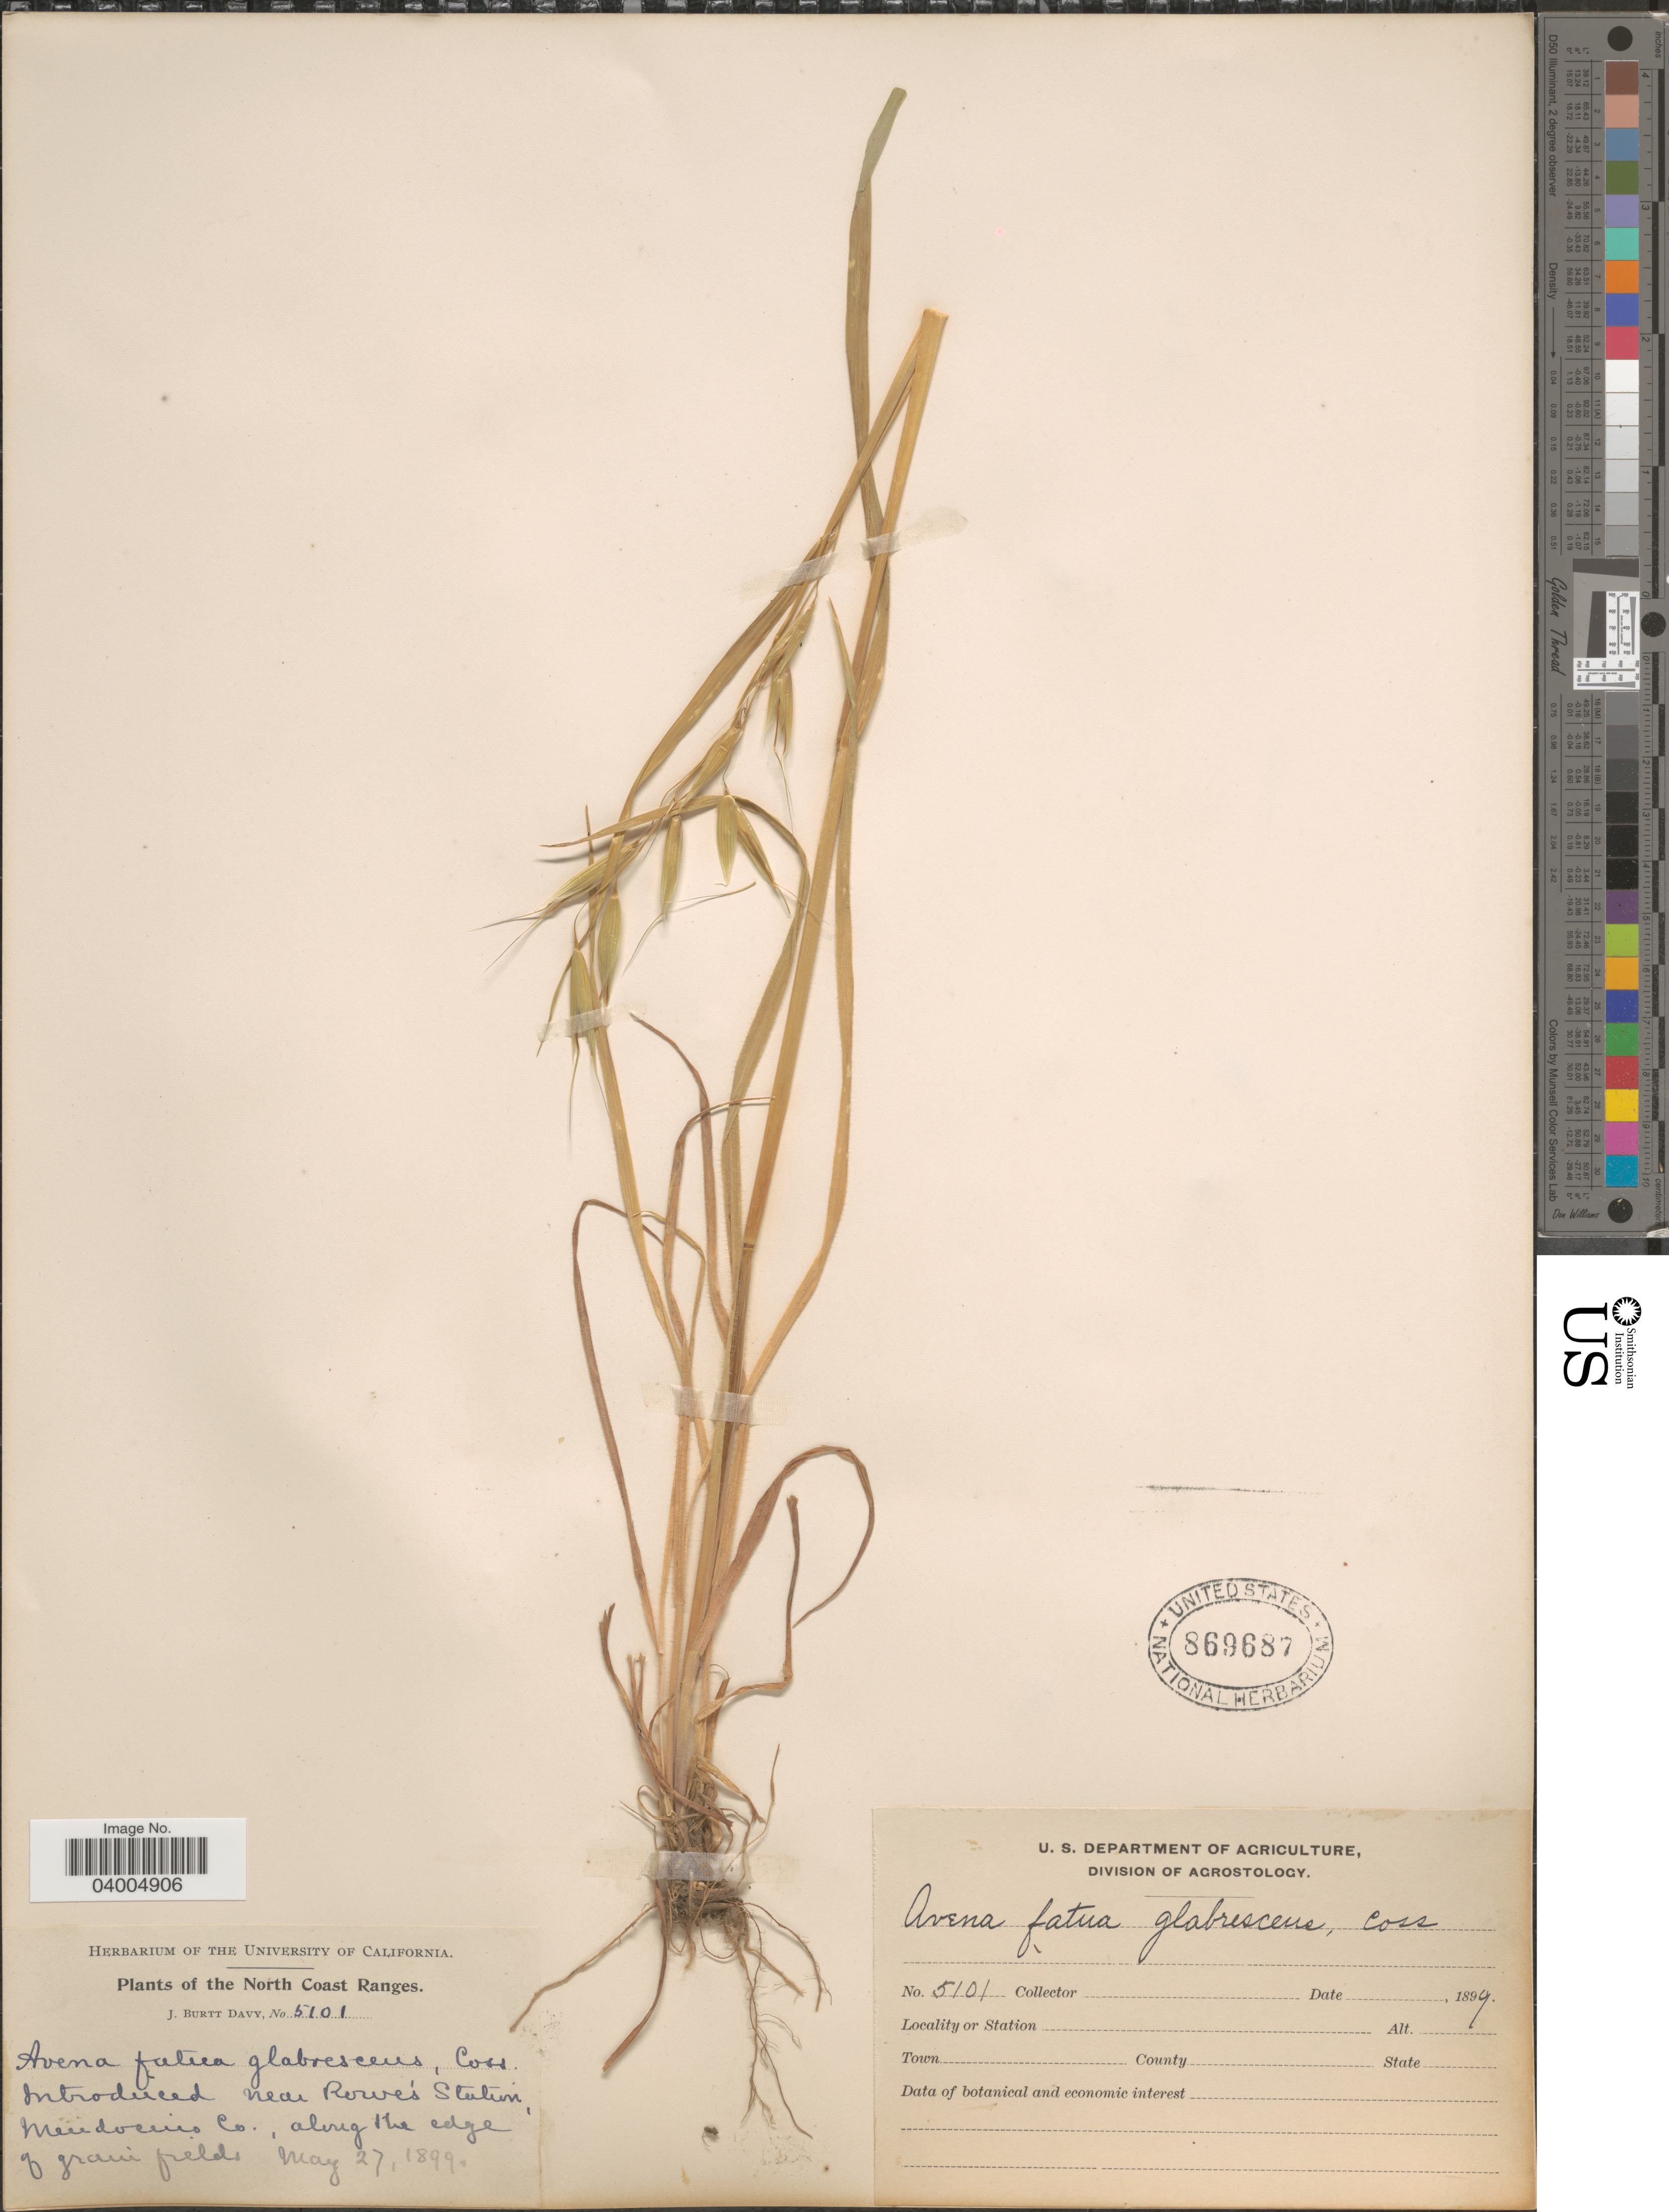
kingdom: Plantae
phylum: Tracheophyta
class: Liliopsida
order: Poales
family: Poaceae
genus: Avena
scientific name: Avena fatua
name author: L.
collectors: J. Burtt Davy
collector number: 5101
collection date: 1899-05-27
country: United States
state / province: California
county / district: Mendocino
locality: The North Coast Ranges. Near Rowe's Station, Mendocino Co., along the edge of grain fields.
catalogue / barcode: US 869687